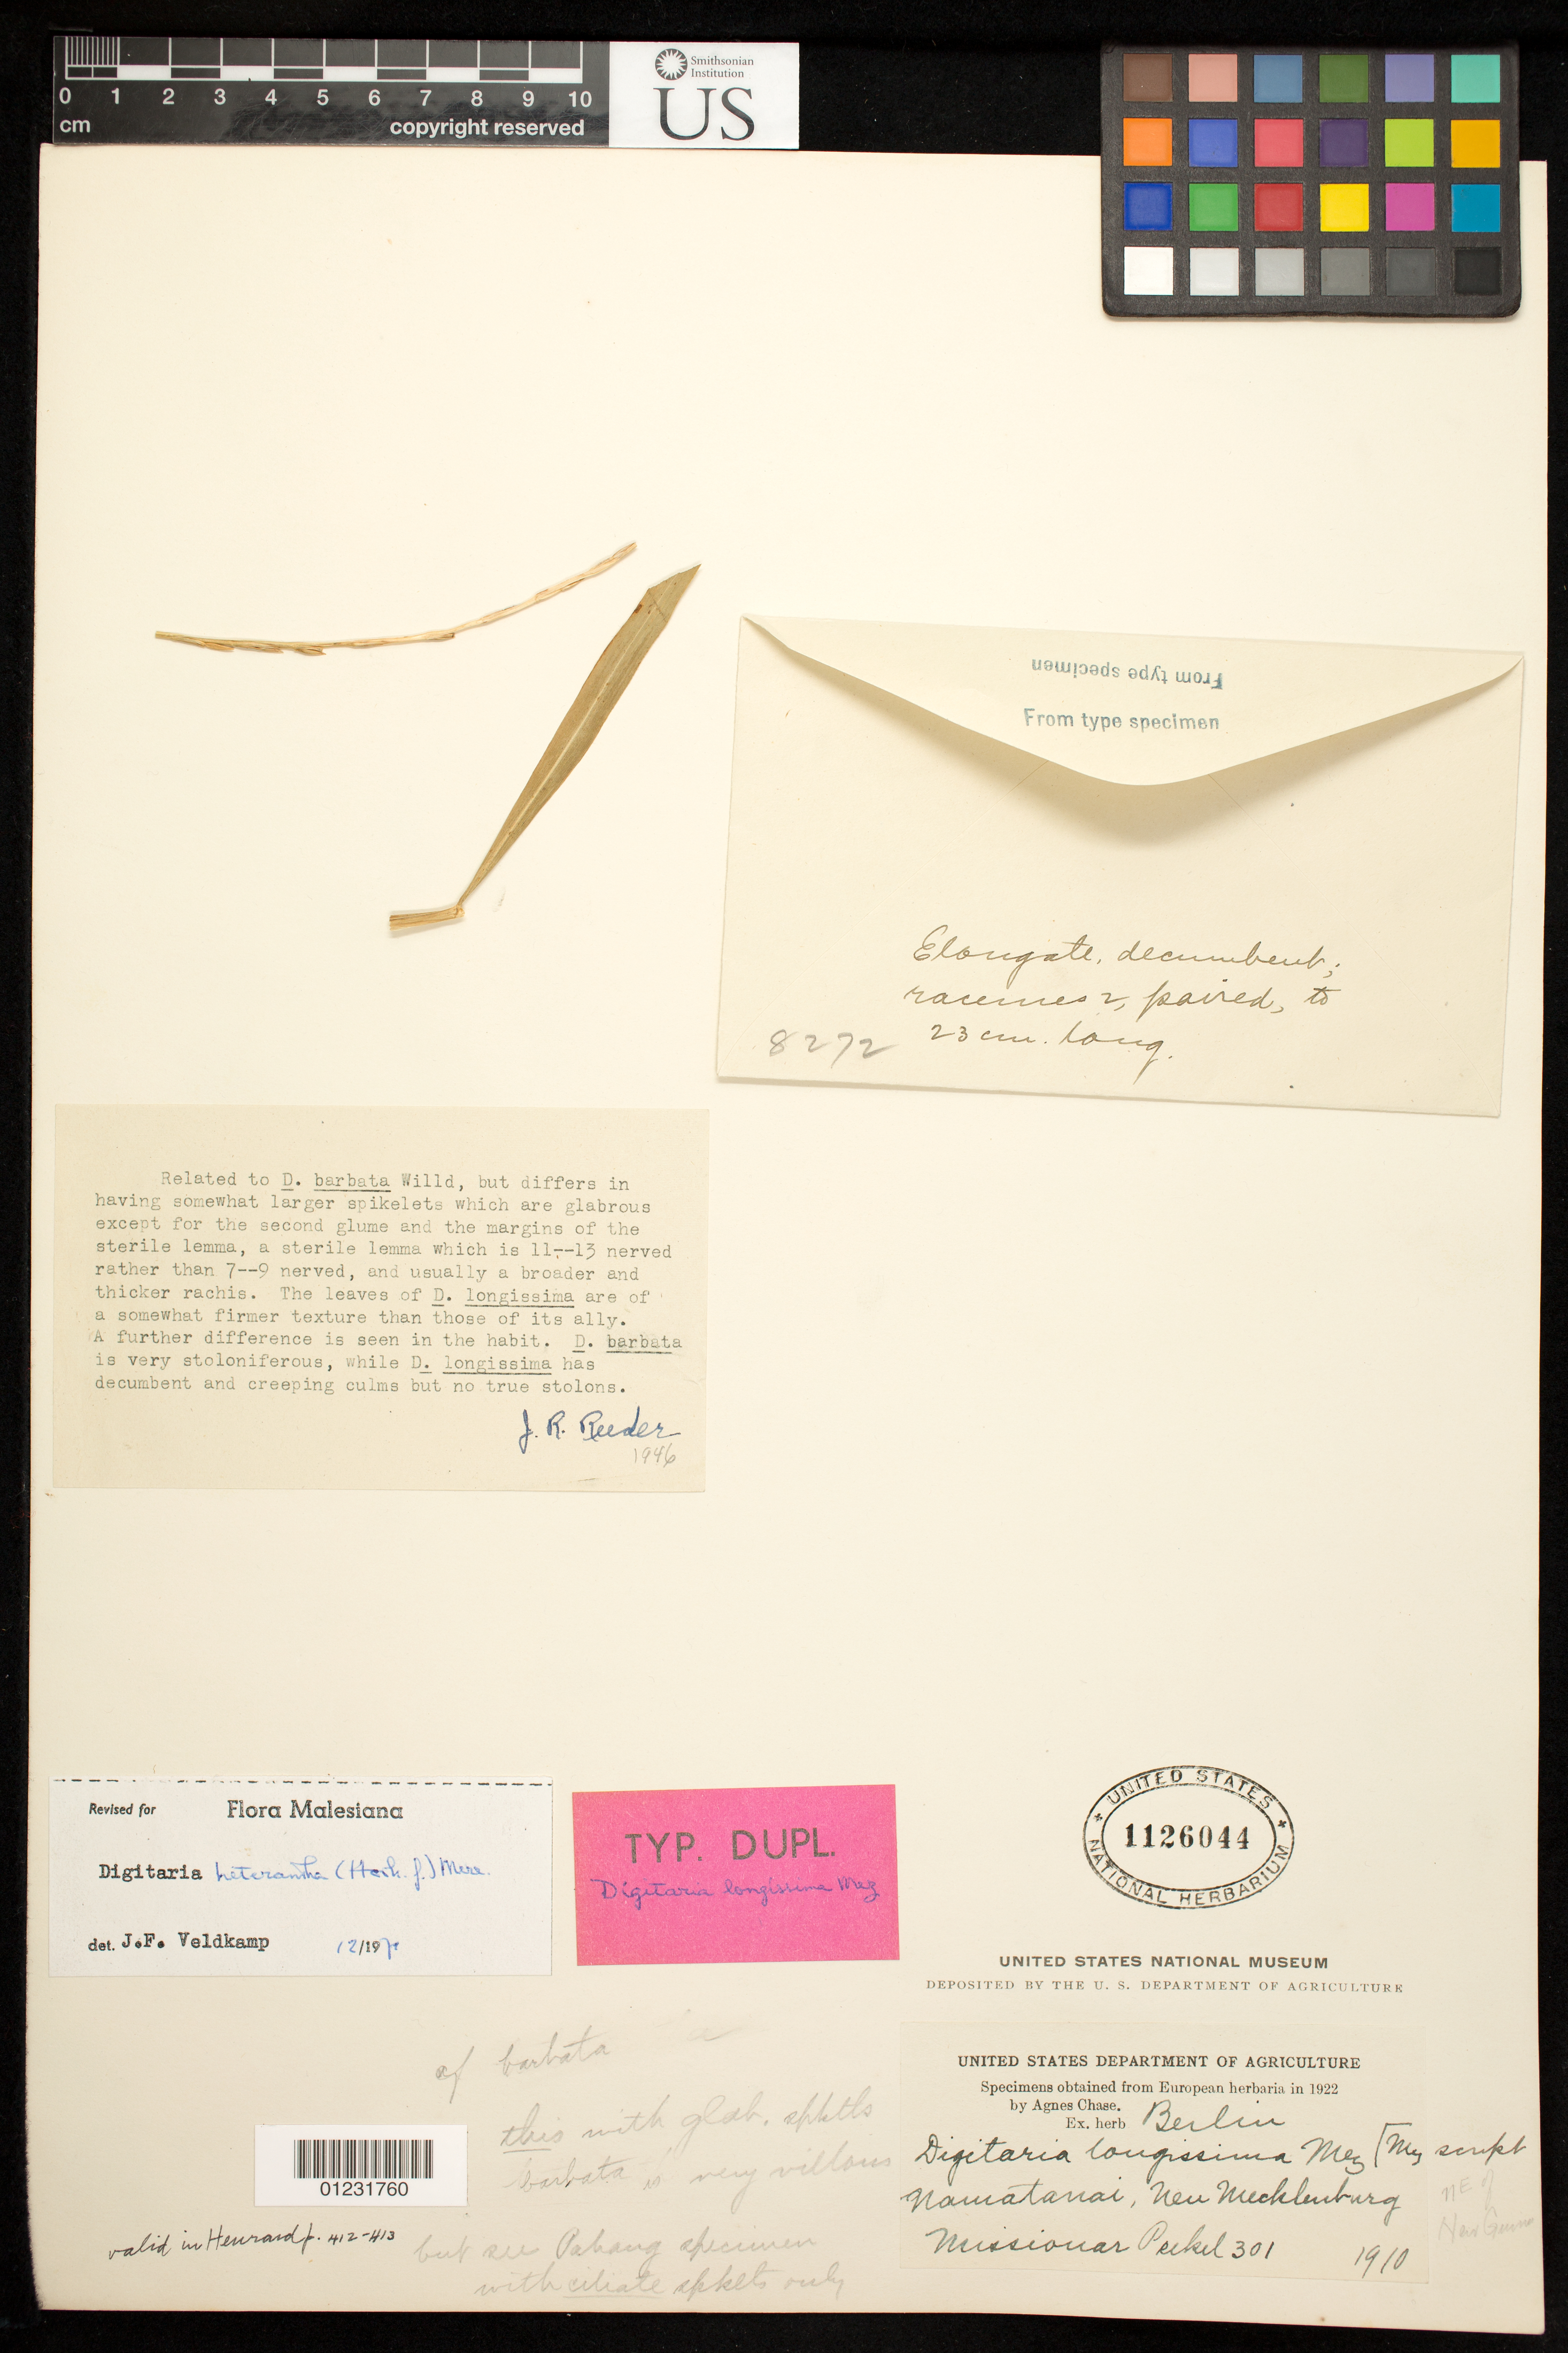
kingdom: Plantae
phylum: Tracheophyta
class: Liliopsida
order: Poales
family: Poaceae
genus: Digitaria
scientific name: Digitaria longissima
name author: Mez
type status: Isotype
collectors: -. Peekel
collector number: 301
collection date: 1910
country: Papua New Guinea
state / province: New Ireland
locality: Namatanai, Neu-Meckelburg.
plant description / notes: Fragmentary material of type specimen ex Berlin.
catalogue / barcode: US 1126044